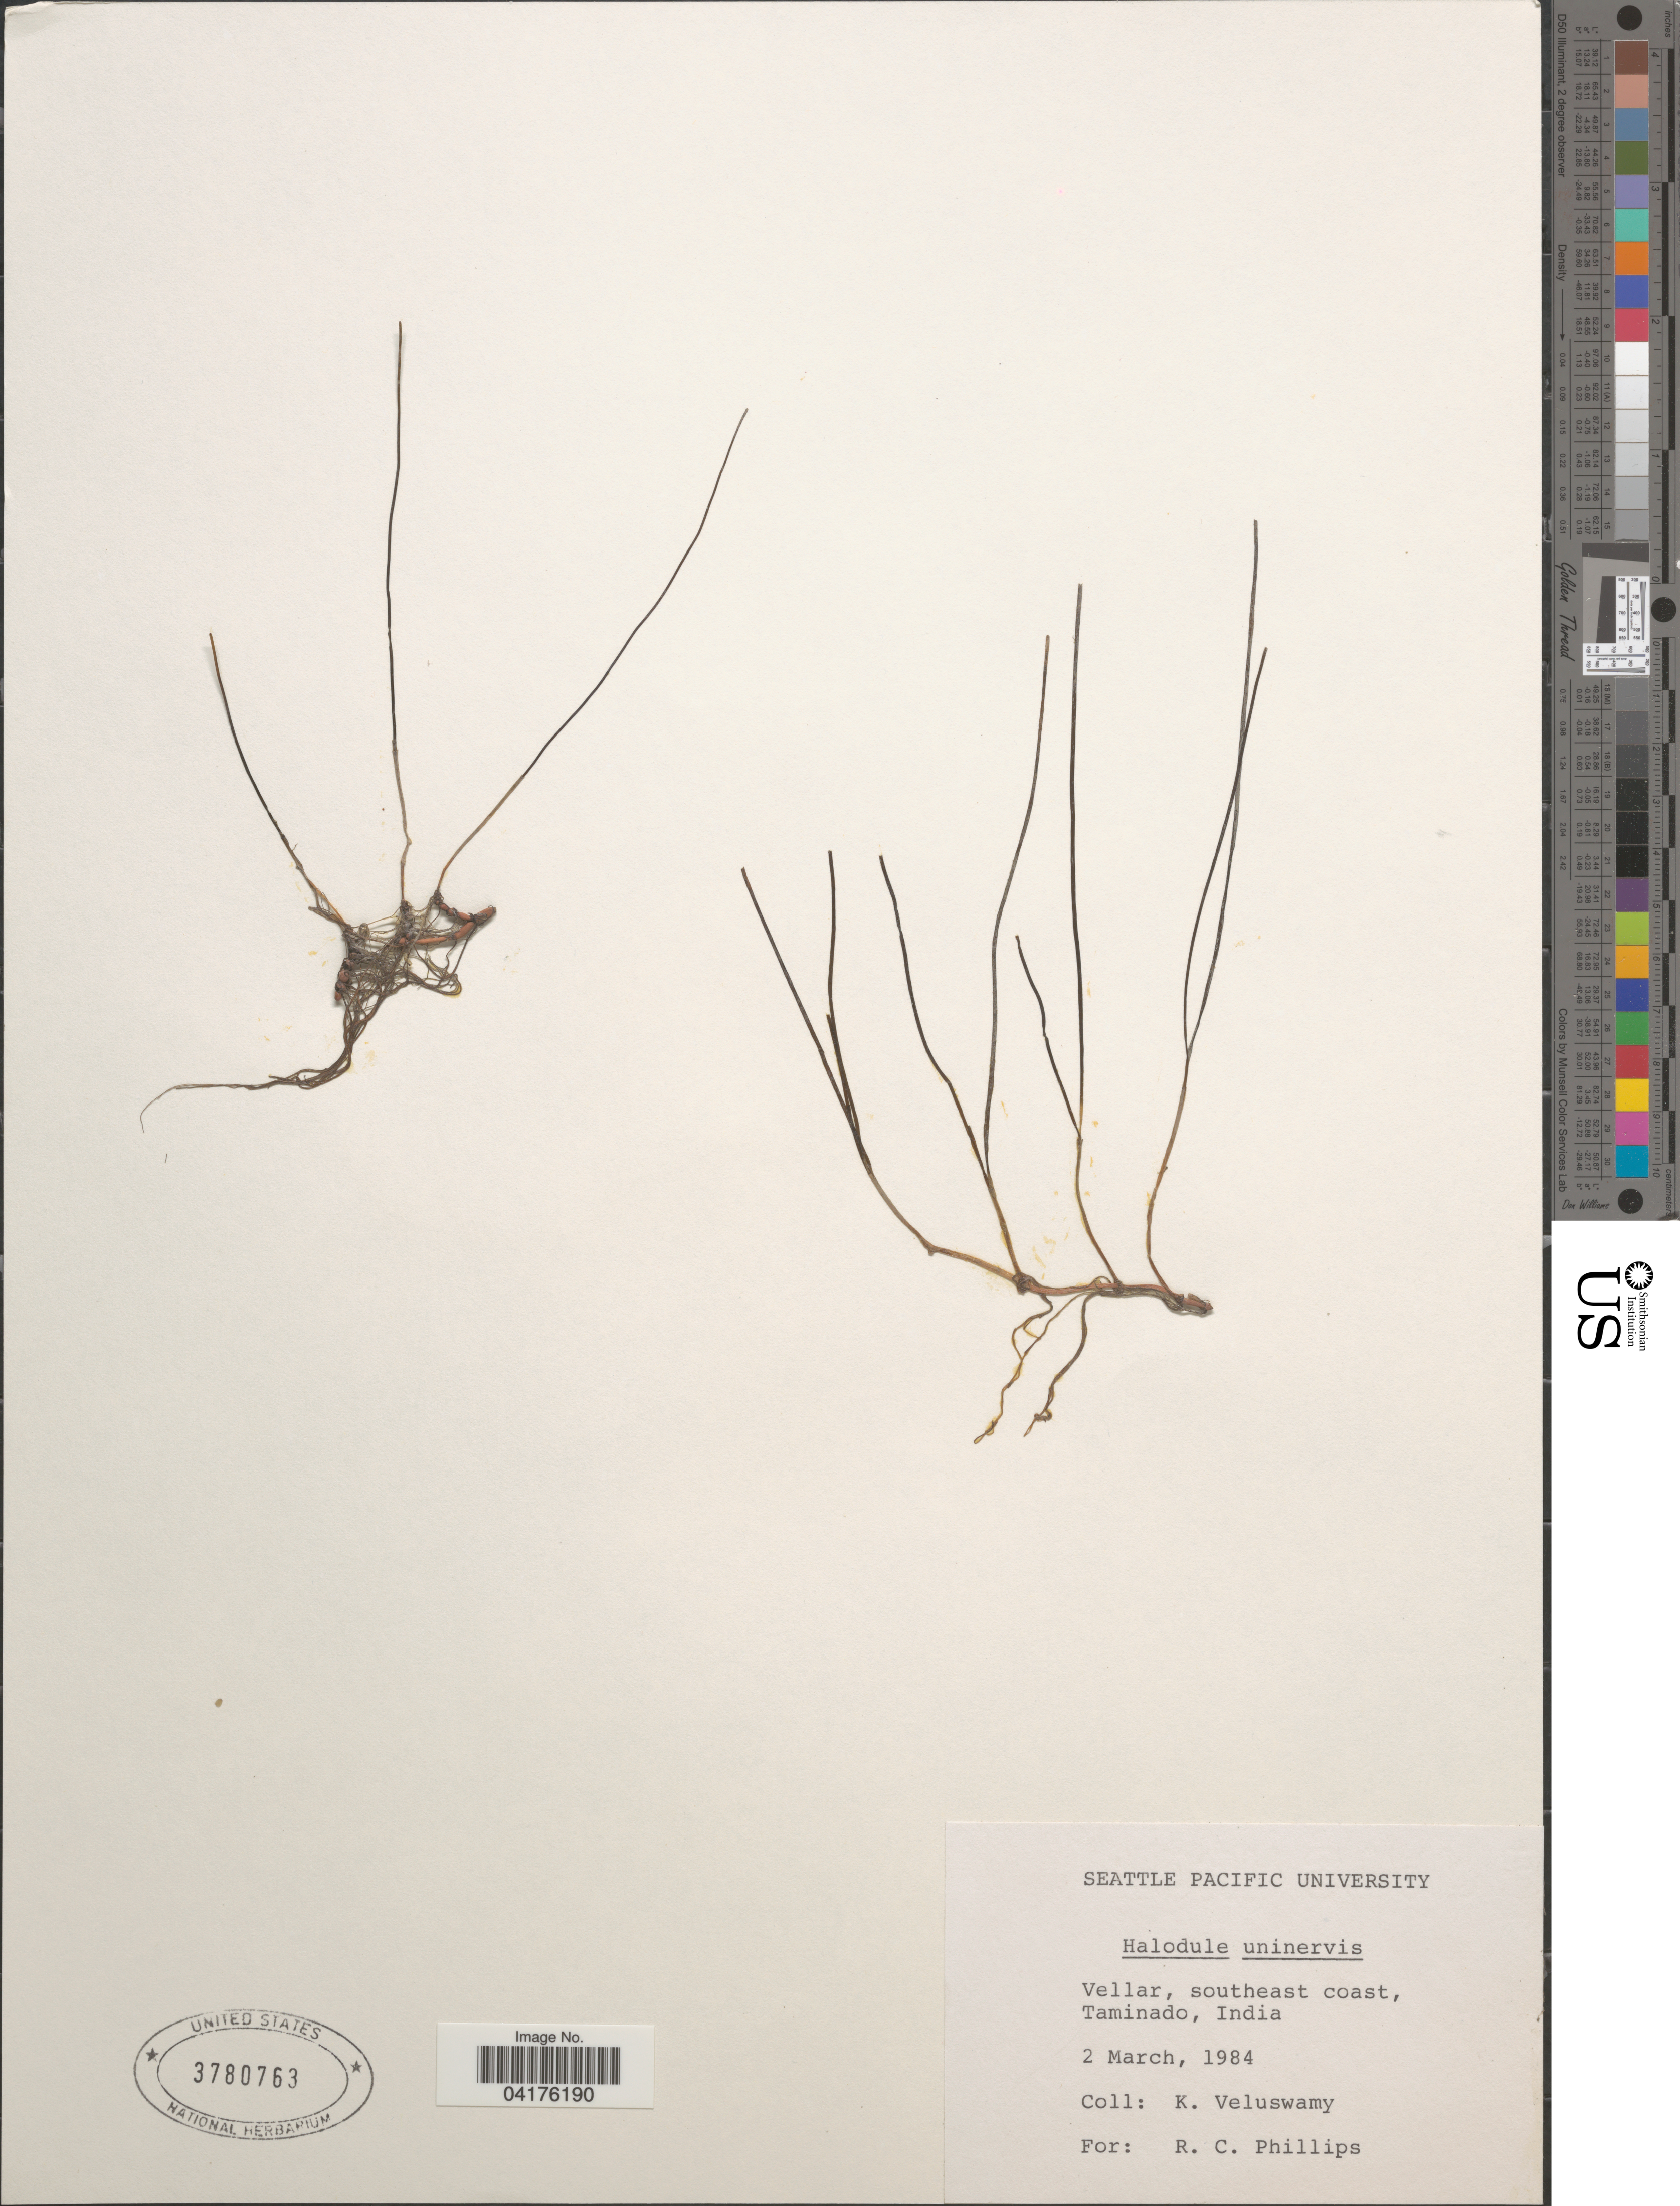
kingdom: Plantae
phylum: Tracheophyta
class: Liliopsida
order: Alismatales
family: Cymodoceaceae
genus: Halodule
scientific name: Halodule uninervis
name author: (Forssk.) Asch.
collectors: K. Veluswamy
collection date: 1984-03-02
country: India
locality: Vellar, southeast coast, Taminado.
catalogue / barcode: US 3780763